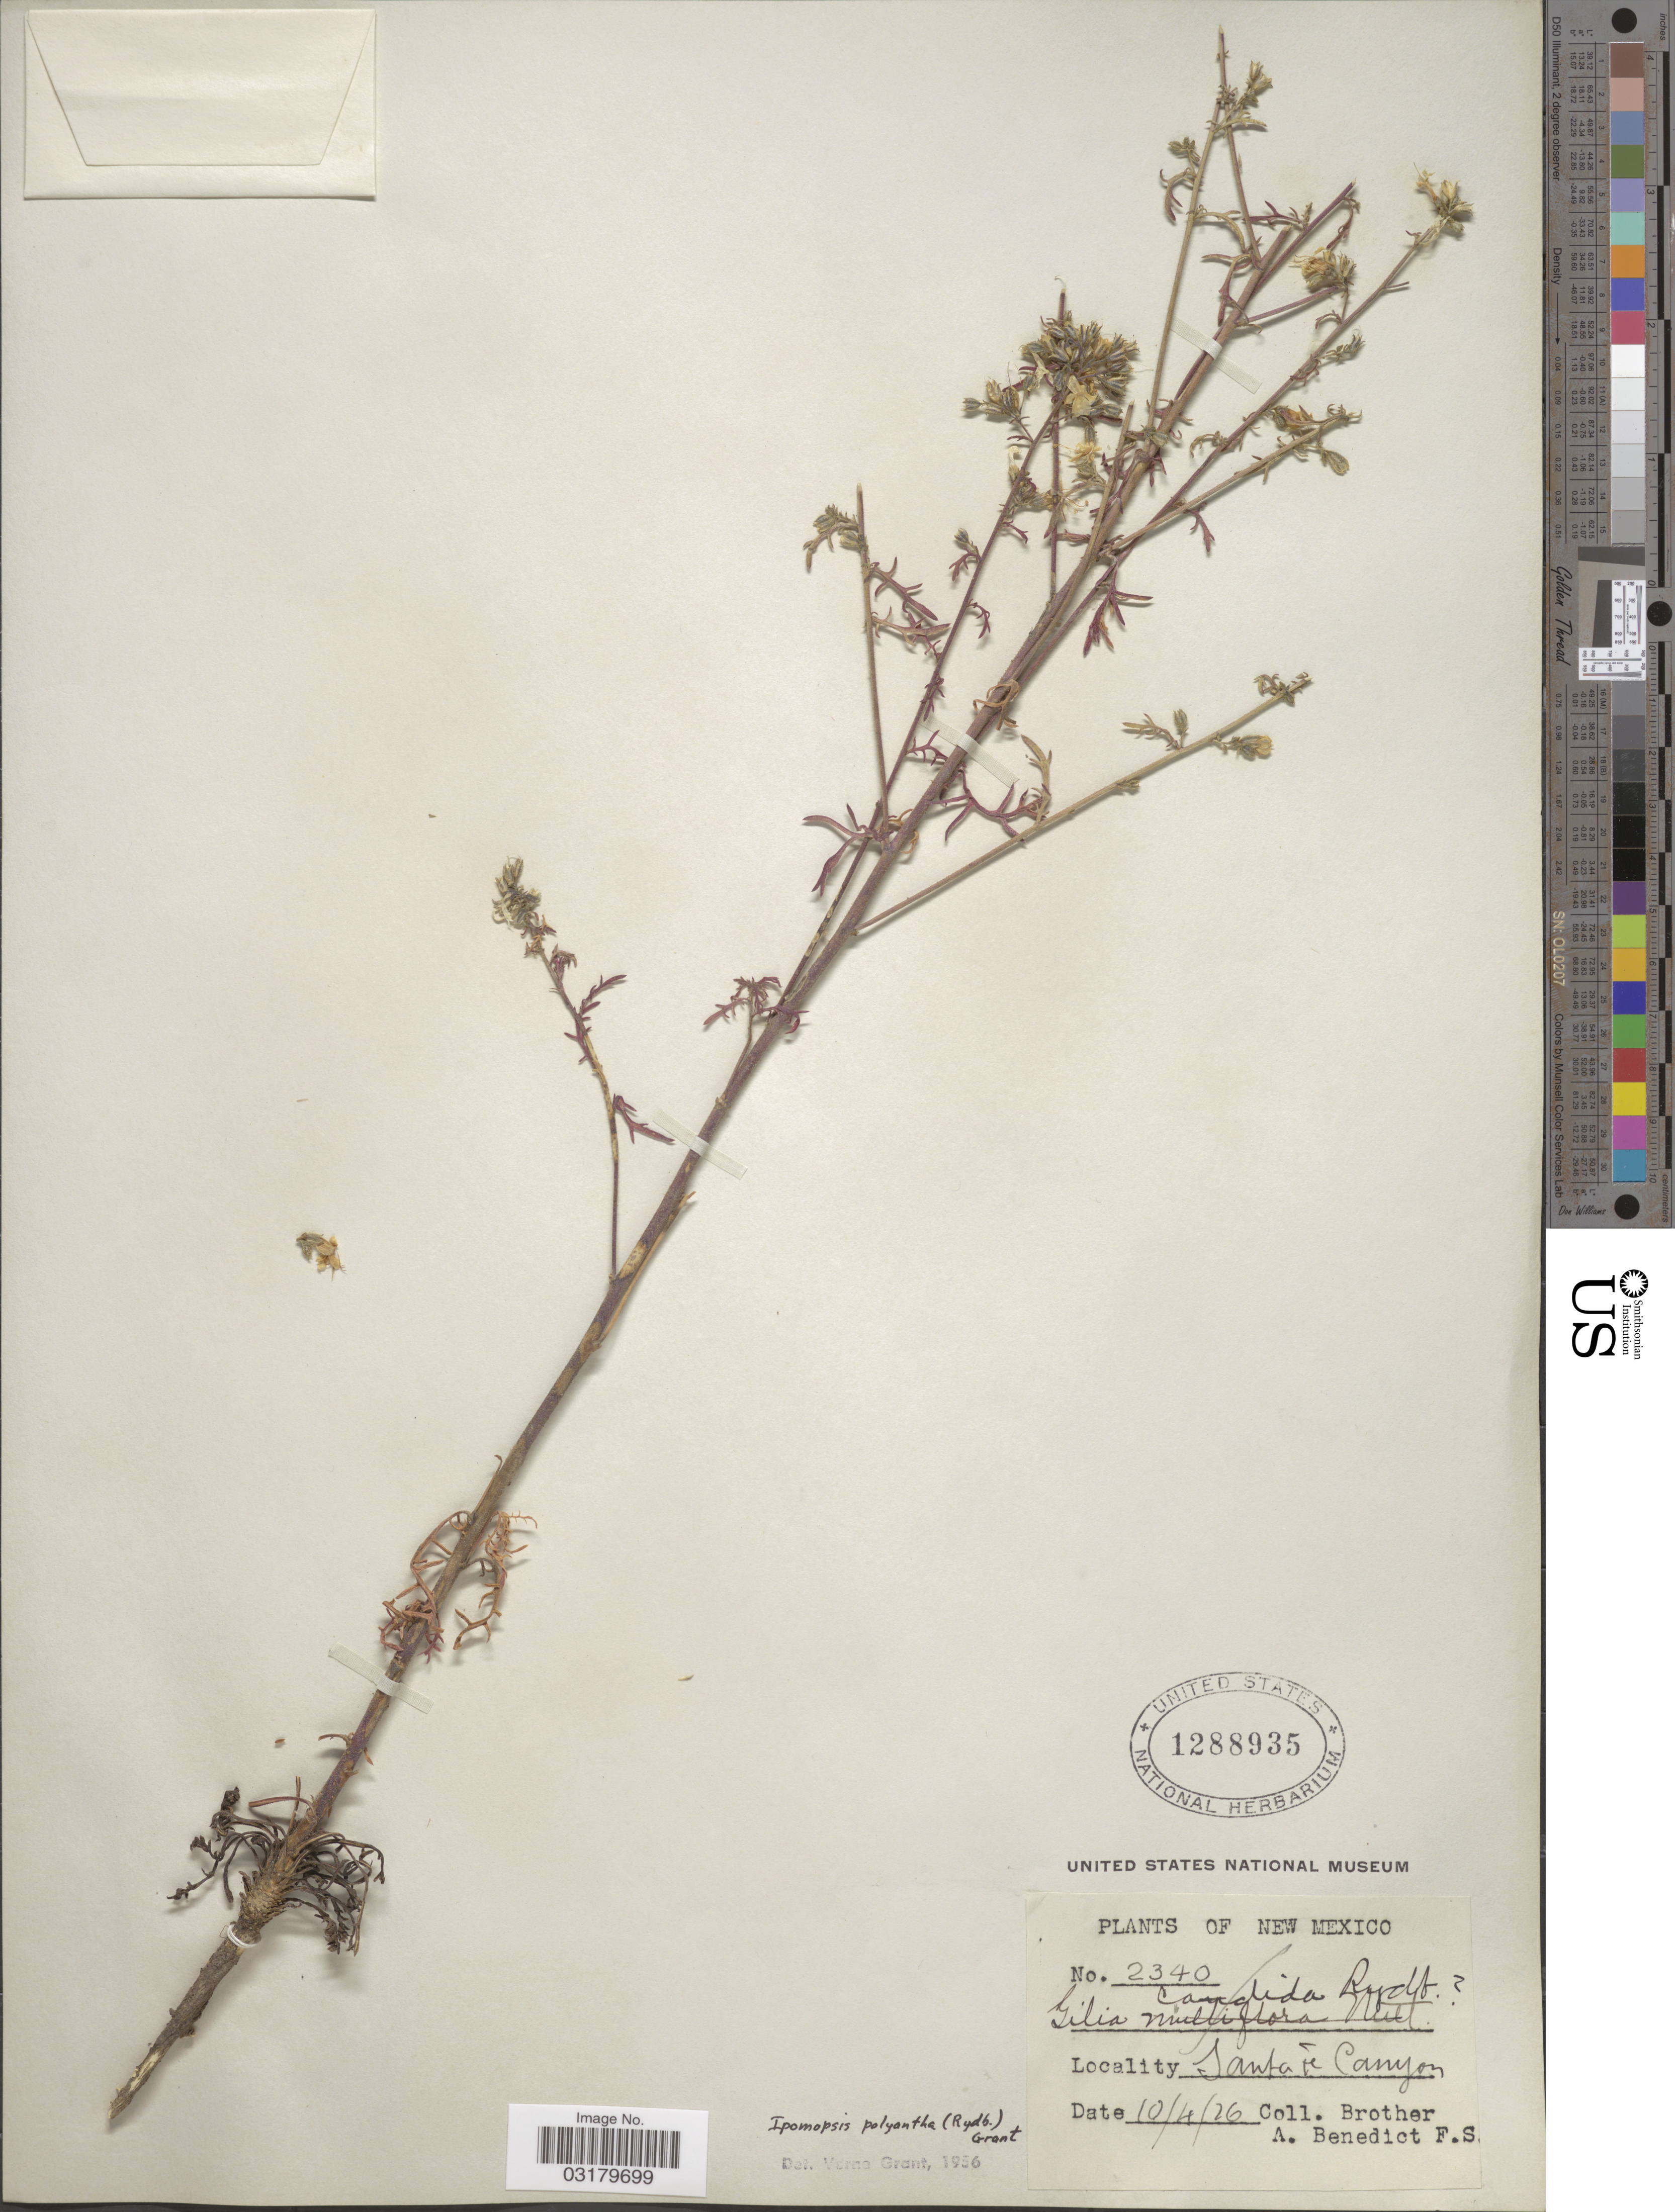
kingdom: Plantae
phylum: Tracheophyta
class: Magnoliopsida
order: Ericales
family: Polemoniaceae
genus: Ipomopsis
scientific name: Ipomopsis polyantha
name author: (Rydb.) V.E. Grant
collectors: Bro. Benedict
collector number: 2340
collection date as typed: Transcribed d/m/y: 4/10/26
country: United States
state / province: New Mexico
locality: Santa Fe Canyon.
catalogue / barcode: US 1288935